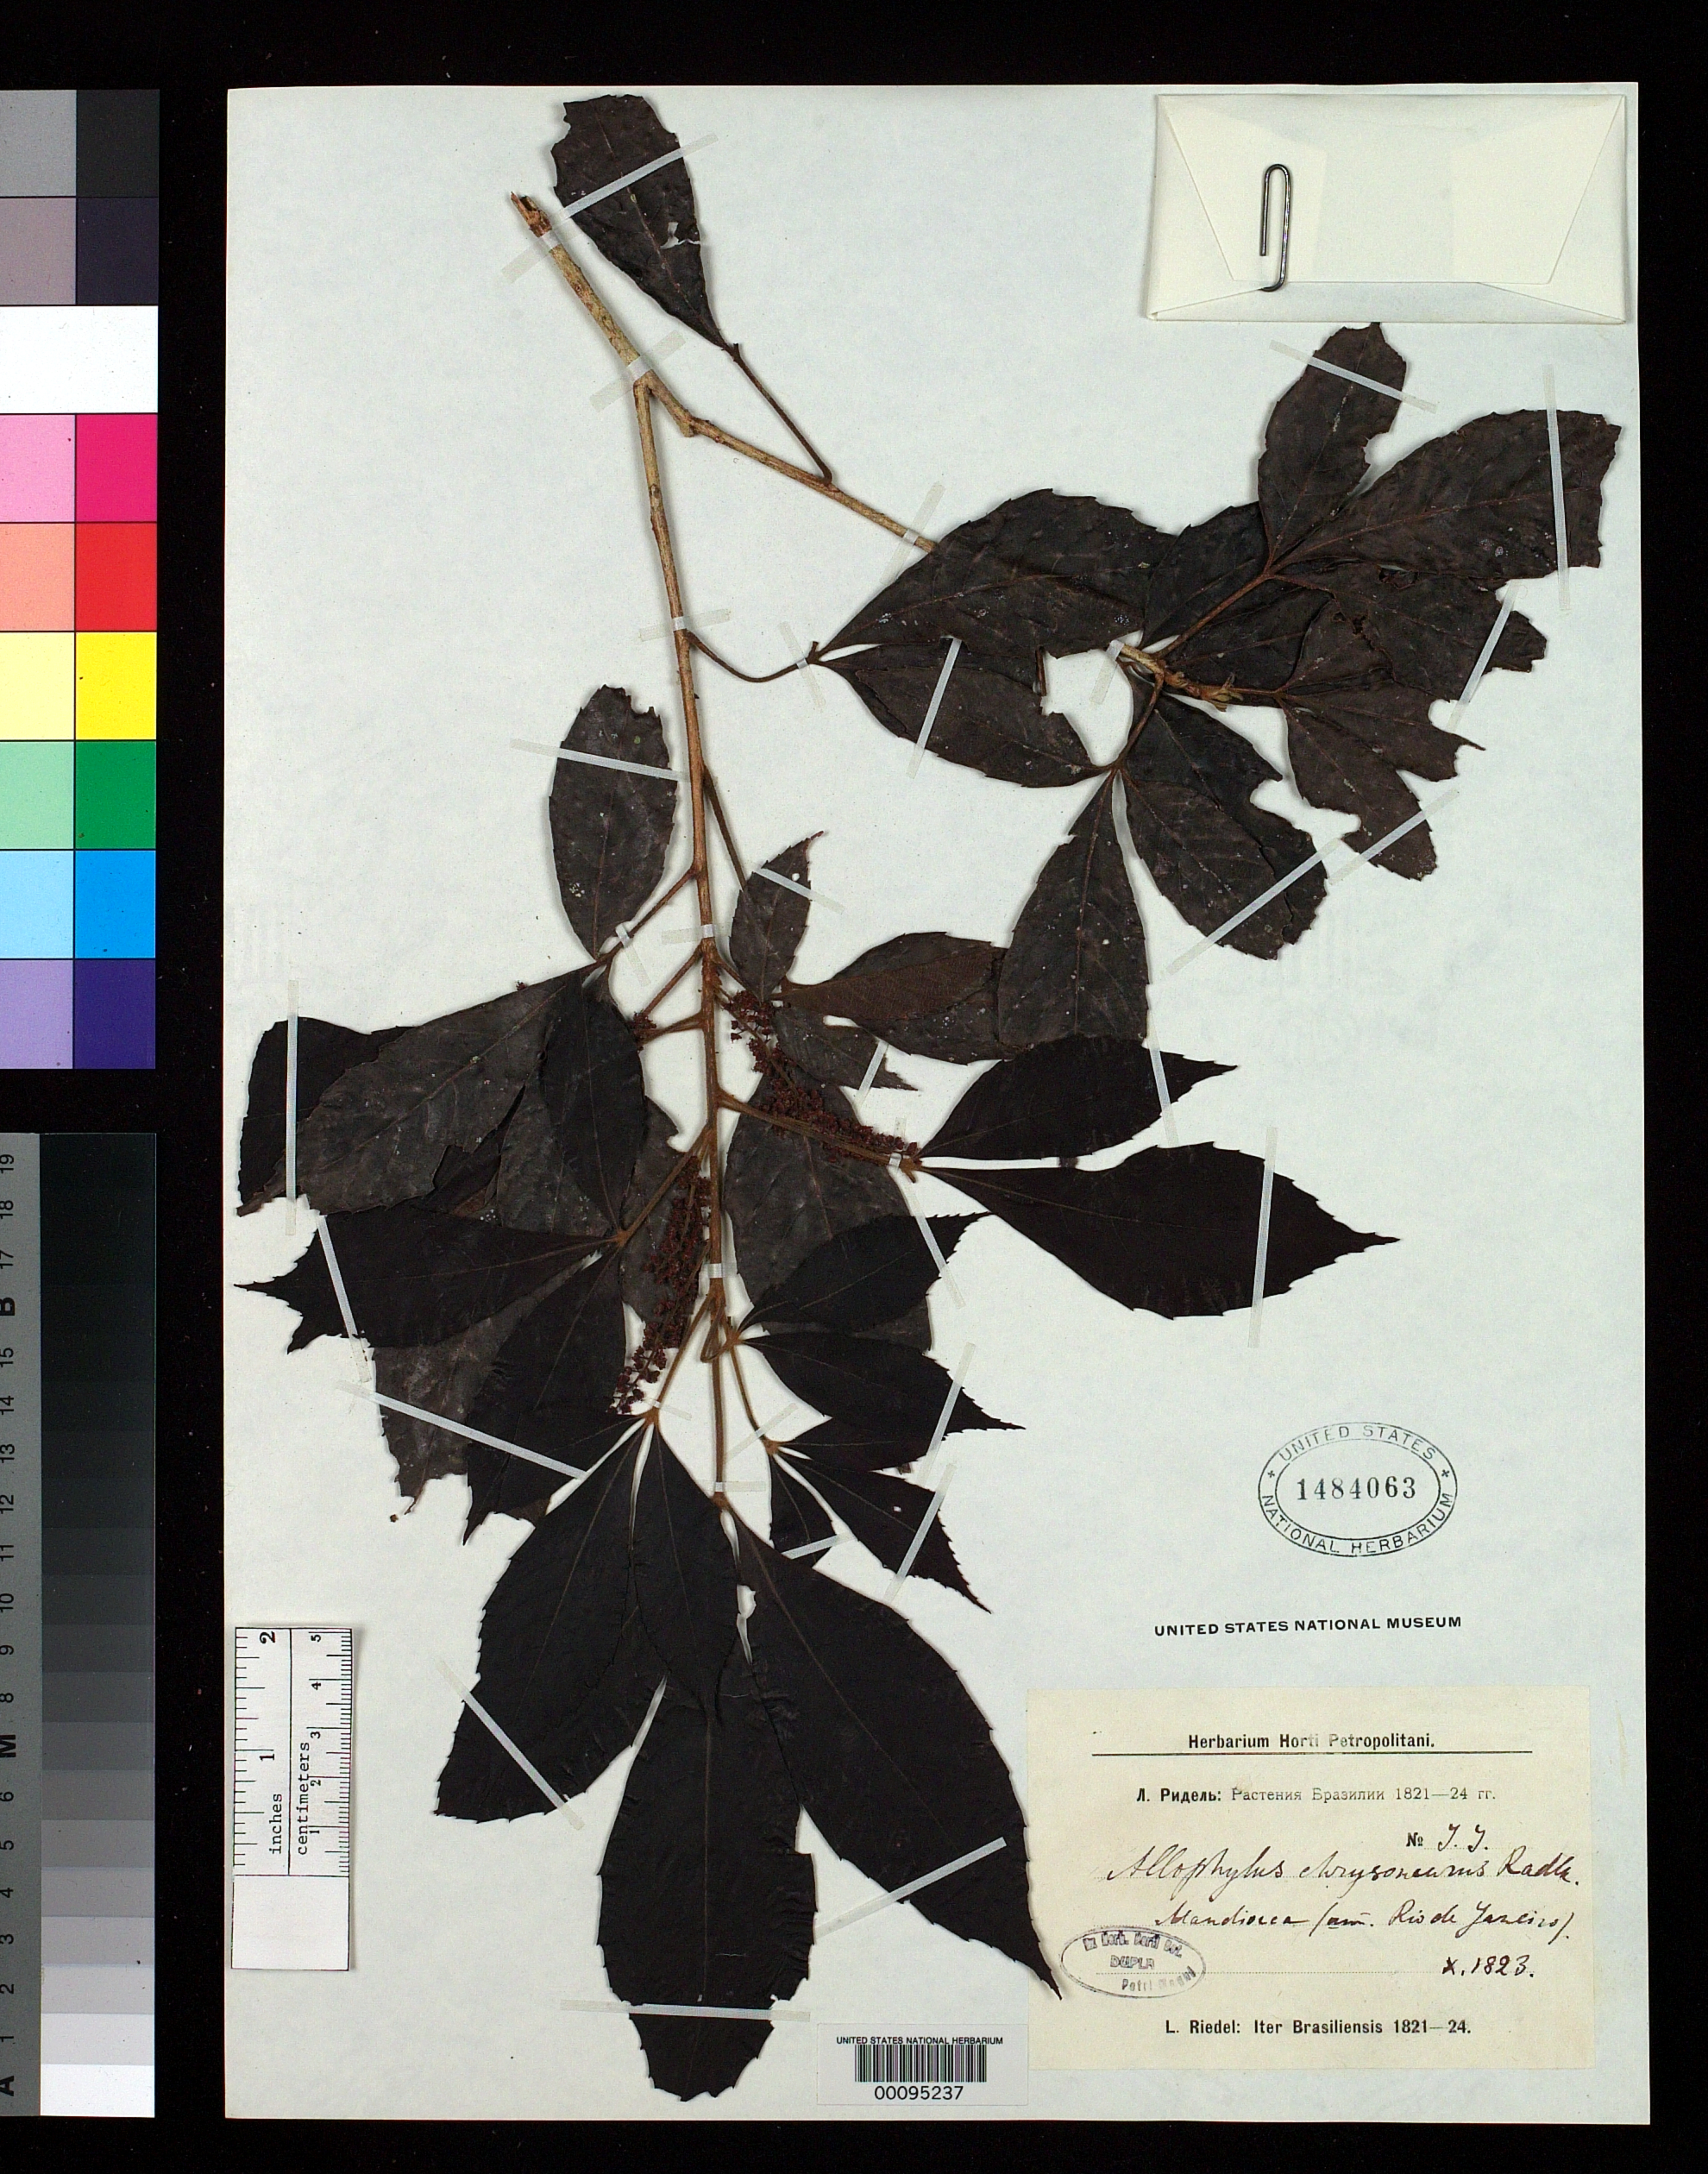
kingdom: Plantae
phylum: Tracheophyta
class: Magnoliopsida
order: Sapindales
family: Sapindaceae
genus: Allophylus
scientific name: Allophylus chrysoneurus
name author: Radlk.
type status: Type Collection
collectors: L. Riedel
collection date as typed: Oct 1823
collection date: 1823-10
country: Brazil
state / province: Rio de Janeiro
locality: Mandiocea.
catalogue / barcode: US 1484063